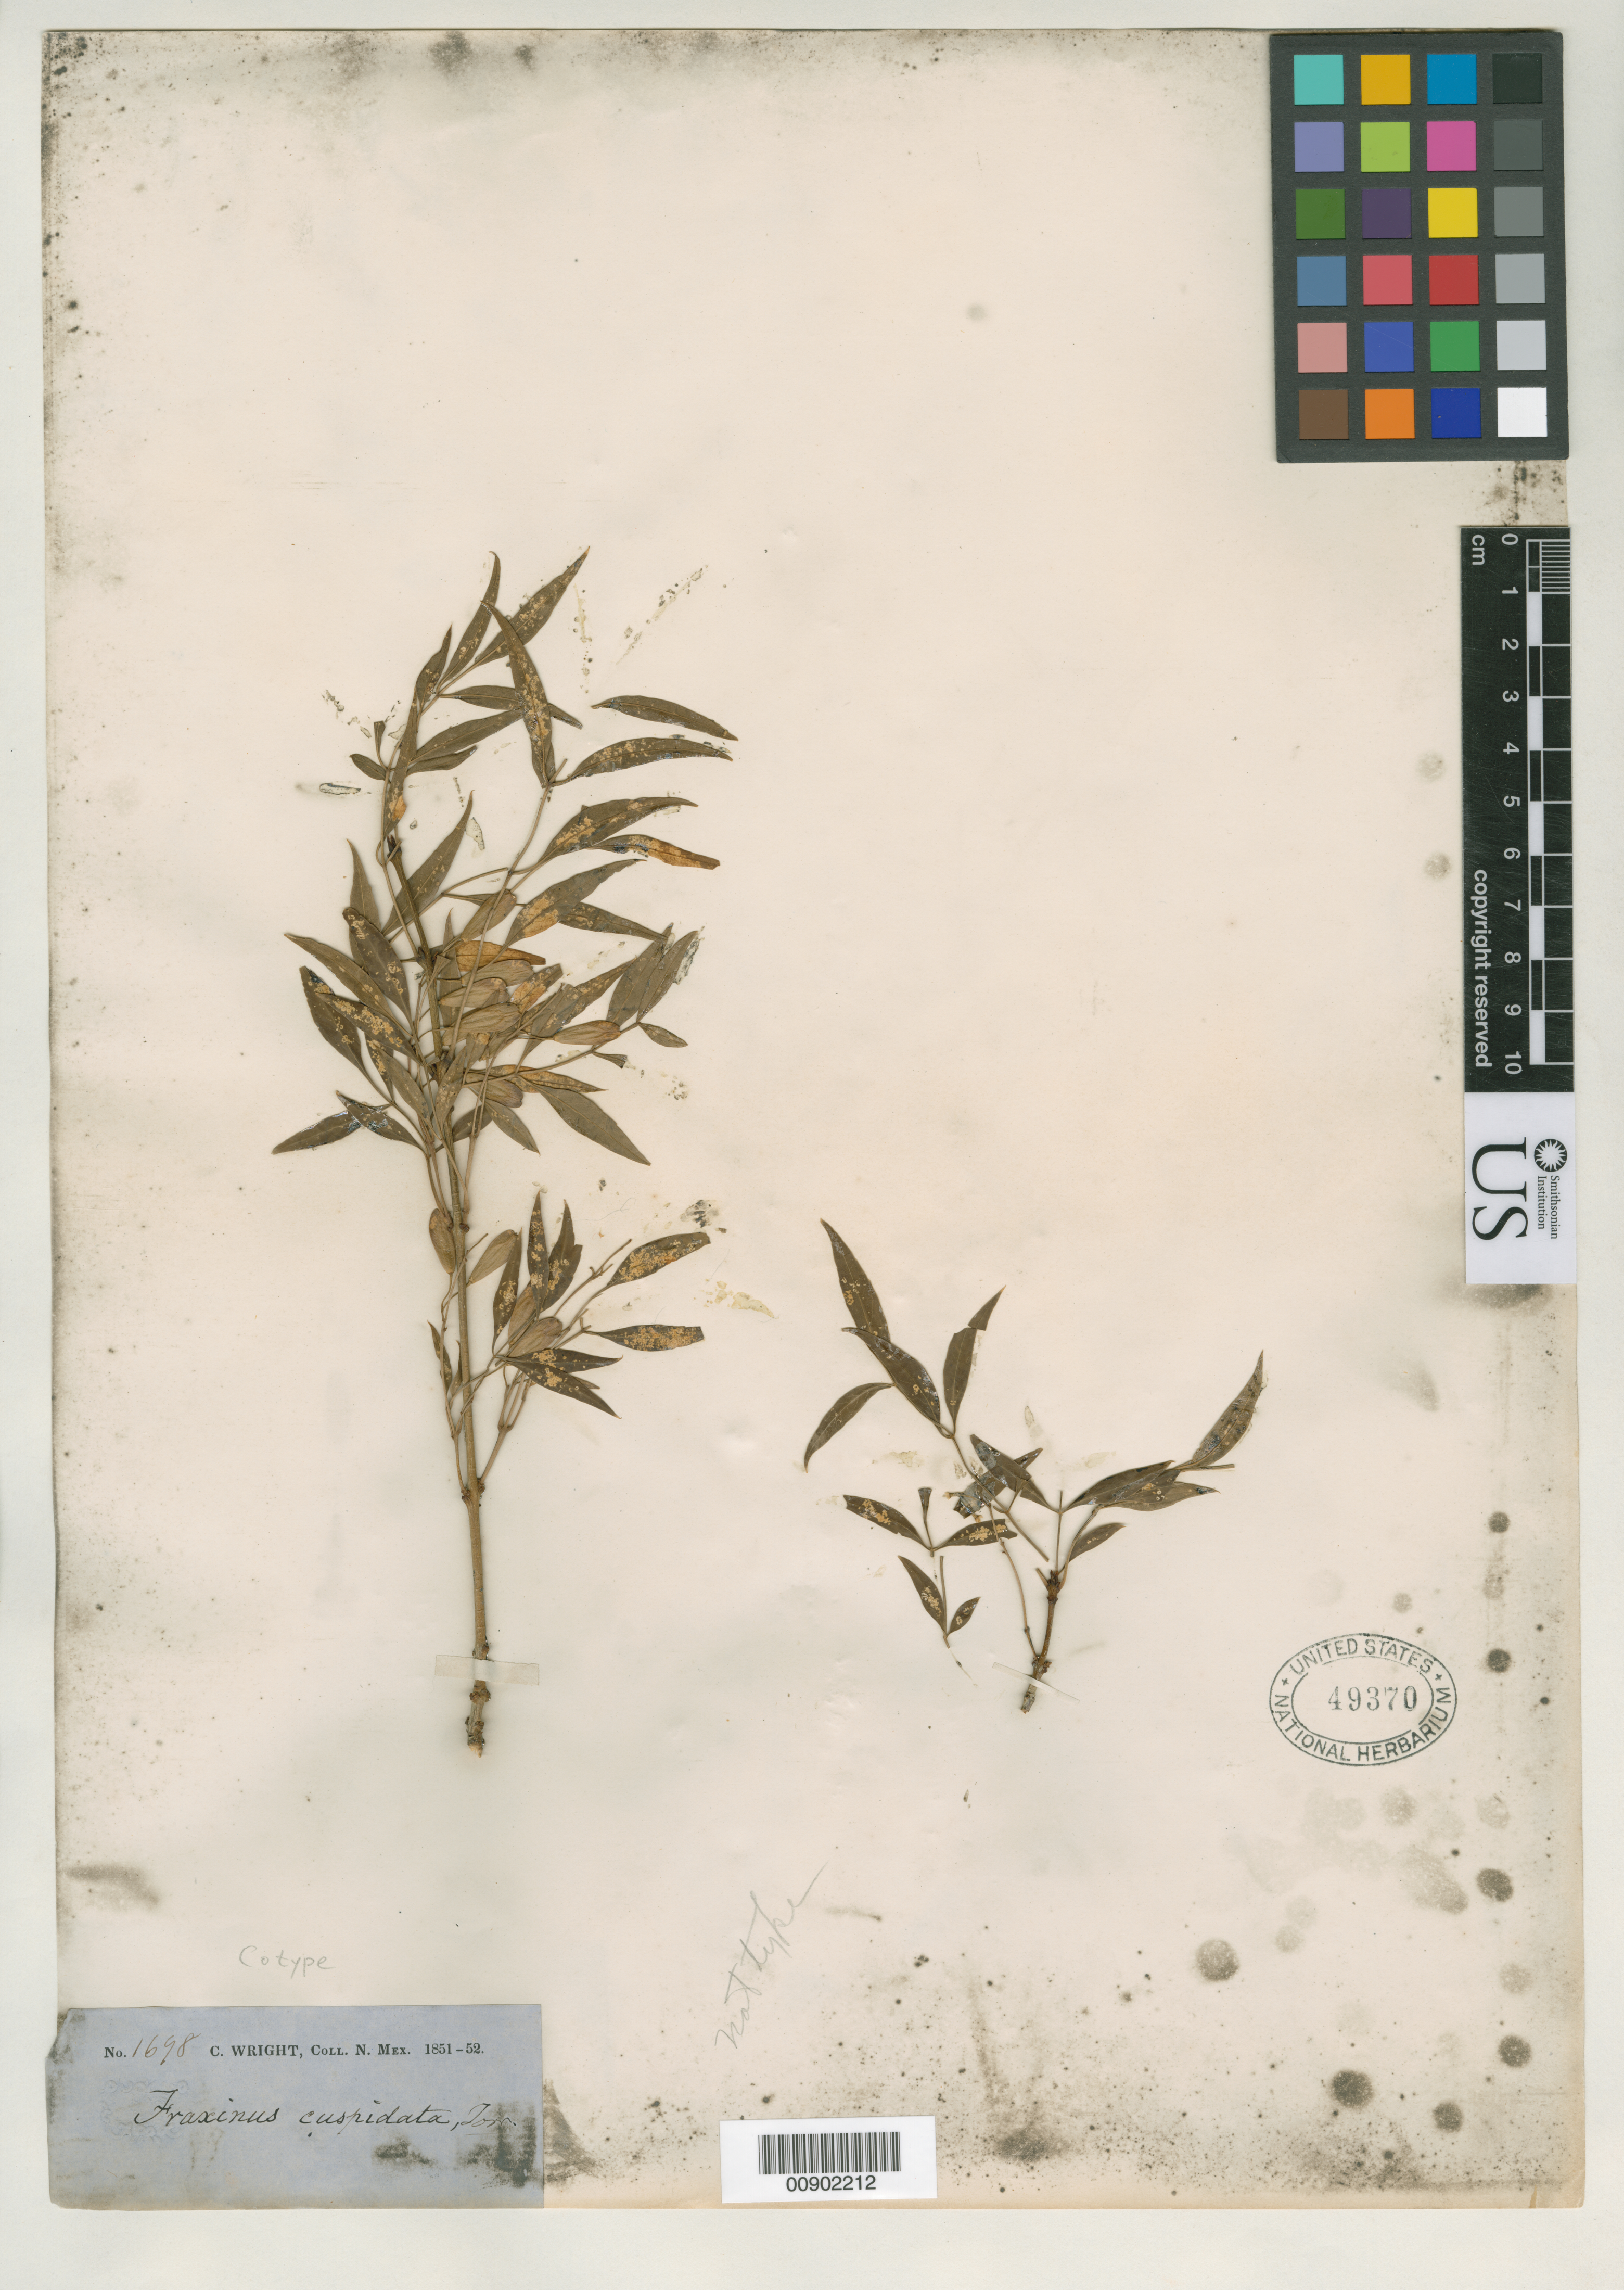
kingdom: Plantae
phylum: Tracheophyta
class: Magnoliopsida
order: Lamiales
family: Oleaceae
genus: Fraxinus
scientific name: Fraxinus cuspidata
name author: Torr.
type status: Possible Syntype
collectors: C. Wright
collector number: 1698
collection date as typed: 1851 to -- --- 1852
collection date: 1851/1852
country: United States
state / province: Texas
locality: "Coll. N. Mex."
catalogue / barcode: US 49370